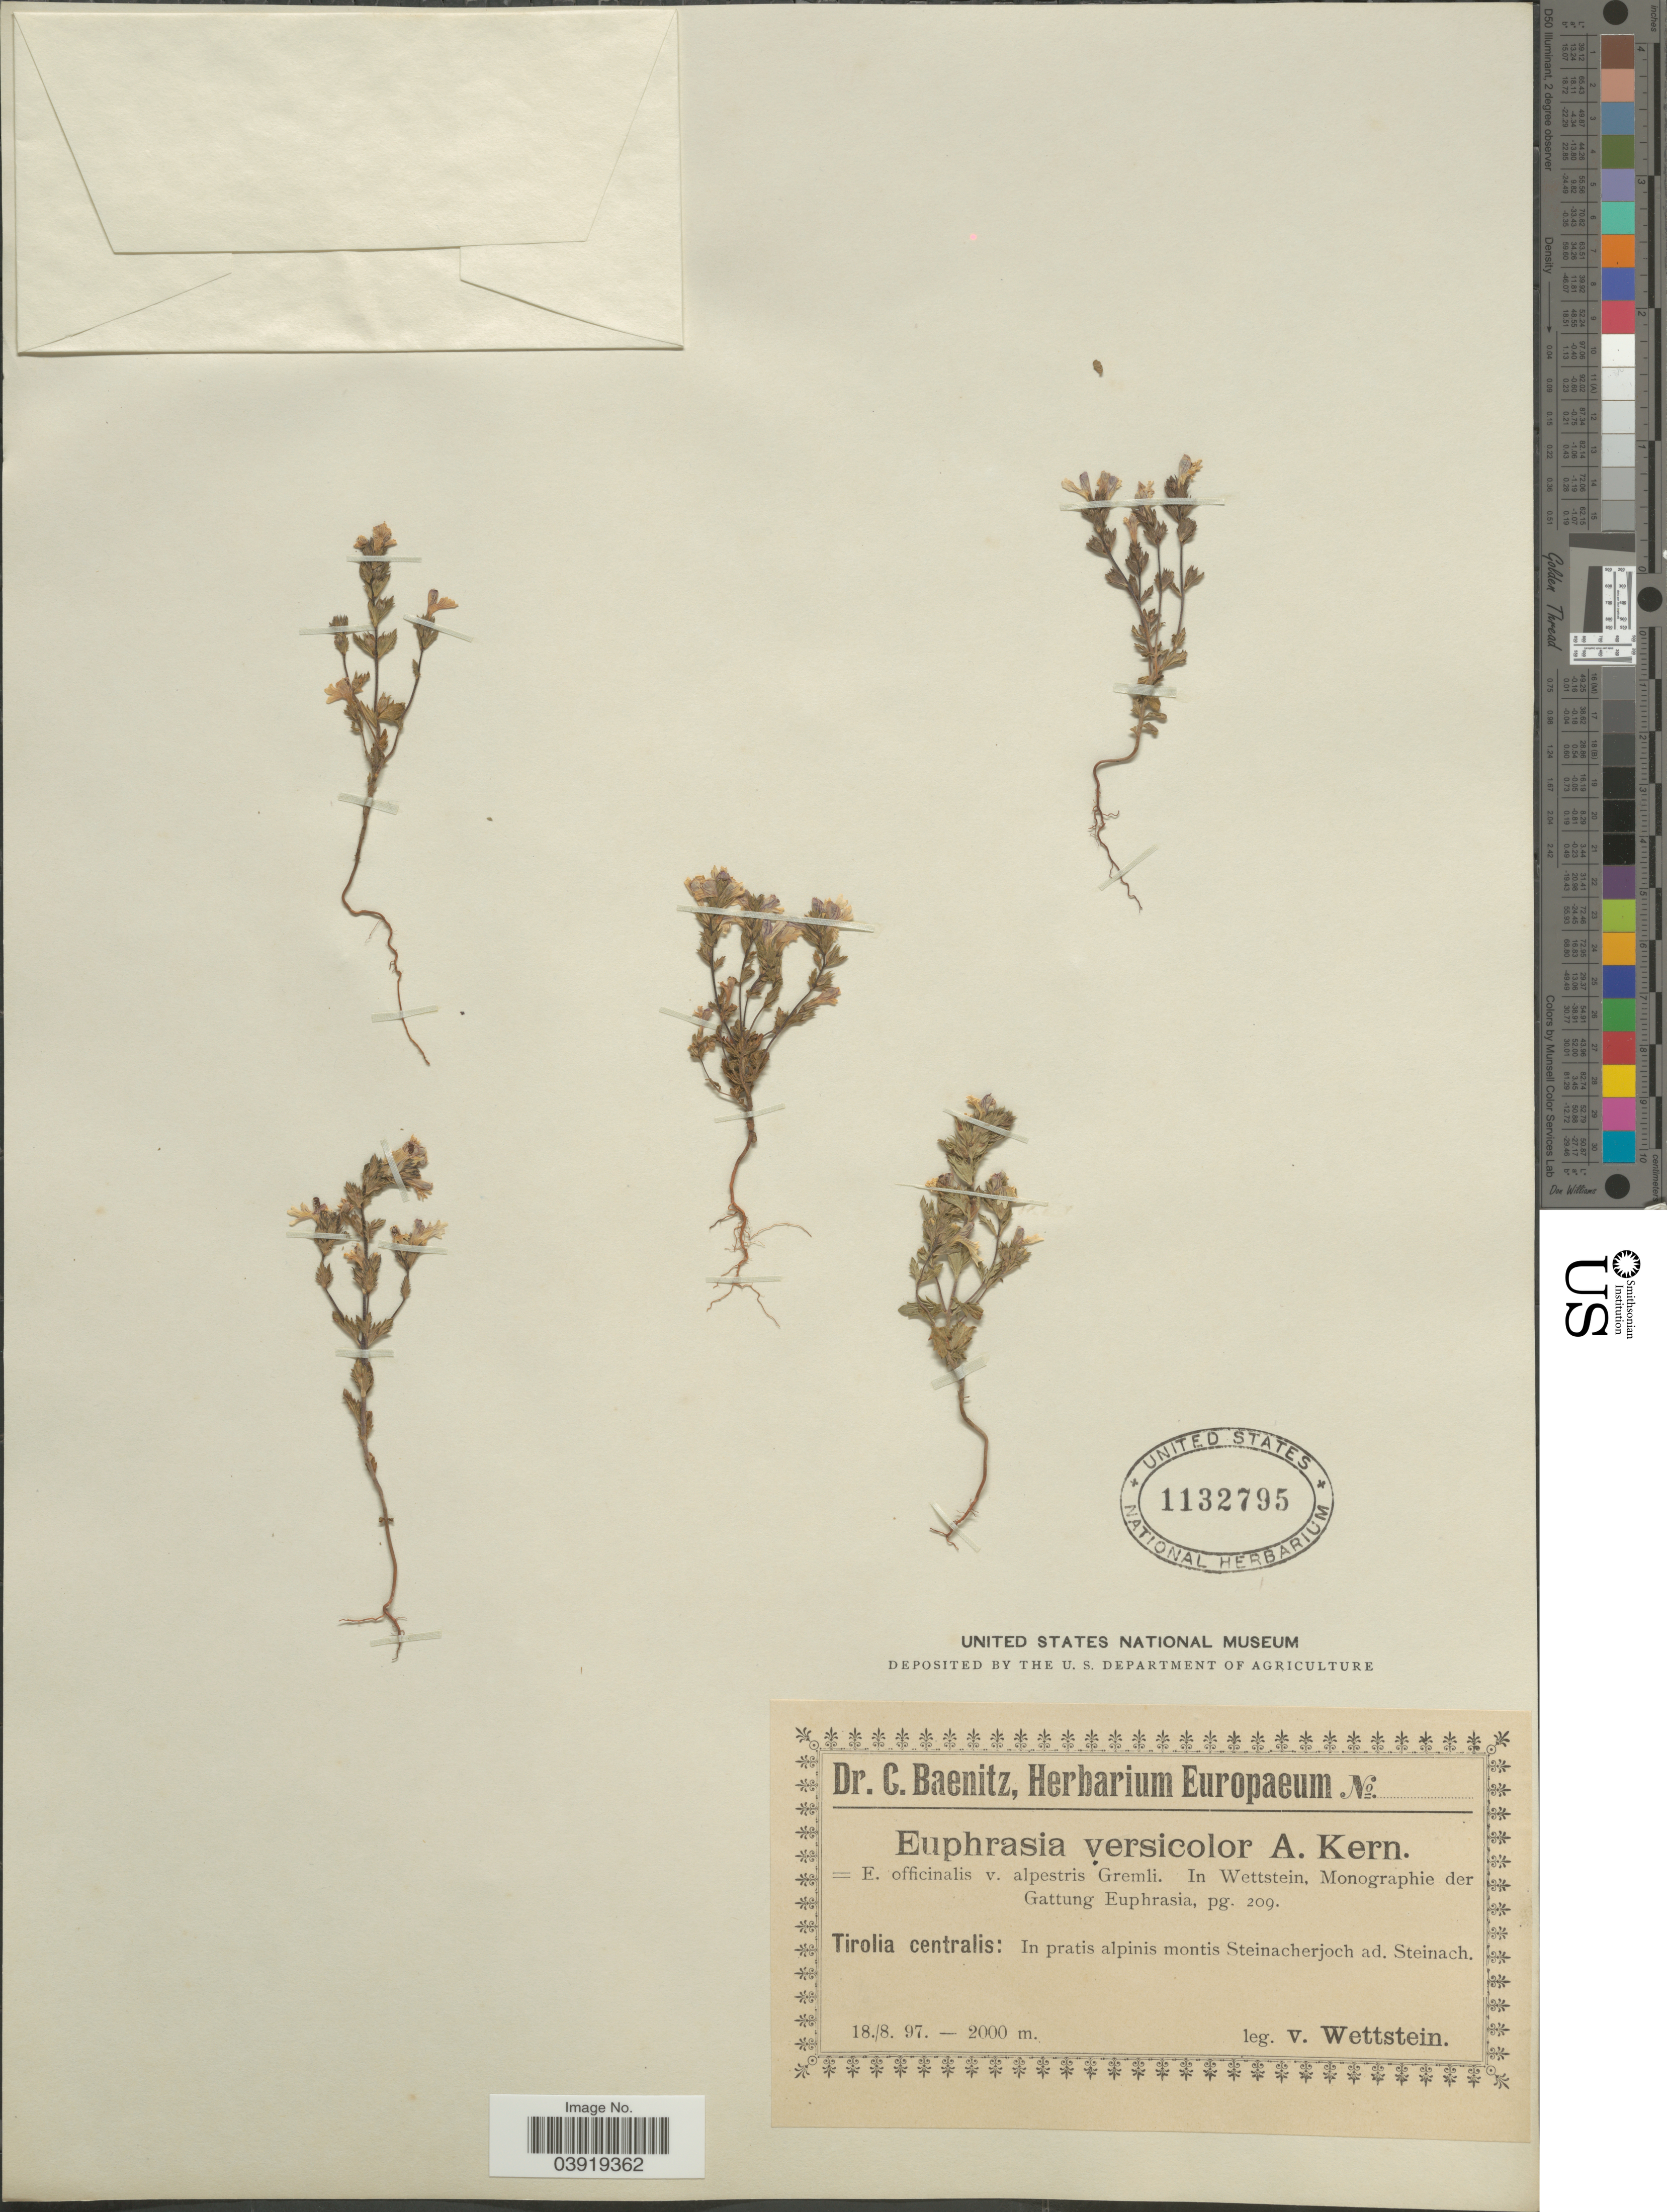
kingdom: Plantae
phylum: Tracheophyta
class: Magnoliopsida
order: Lamiales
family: Orobanchaceae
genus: Euphrasia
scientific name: Euphrasia versicolor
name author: A. Kern.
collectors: v. Wettstein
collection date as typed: Transcribed d/m/y: 18/8/97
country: Austria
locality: Tirolia centralis: In pratis alpinis montis Steinacherjoch ad. Steinach.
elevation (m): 2000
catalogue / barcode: US 1132795